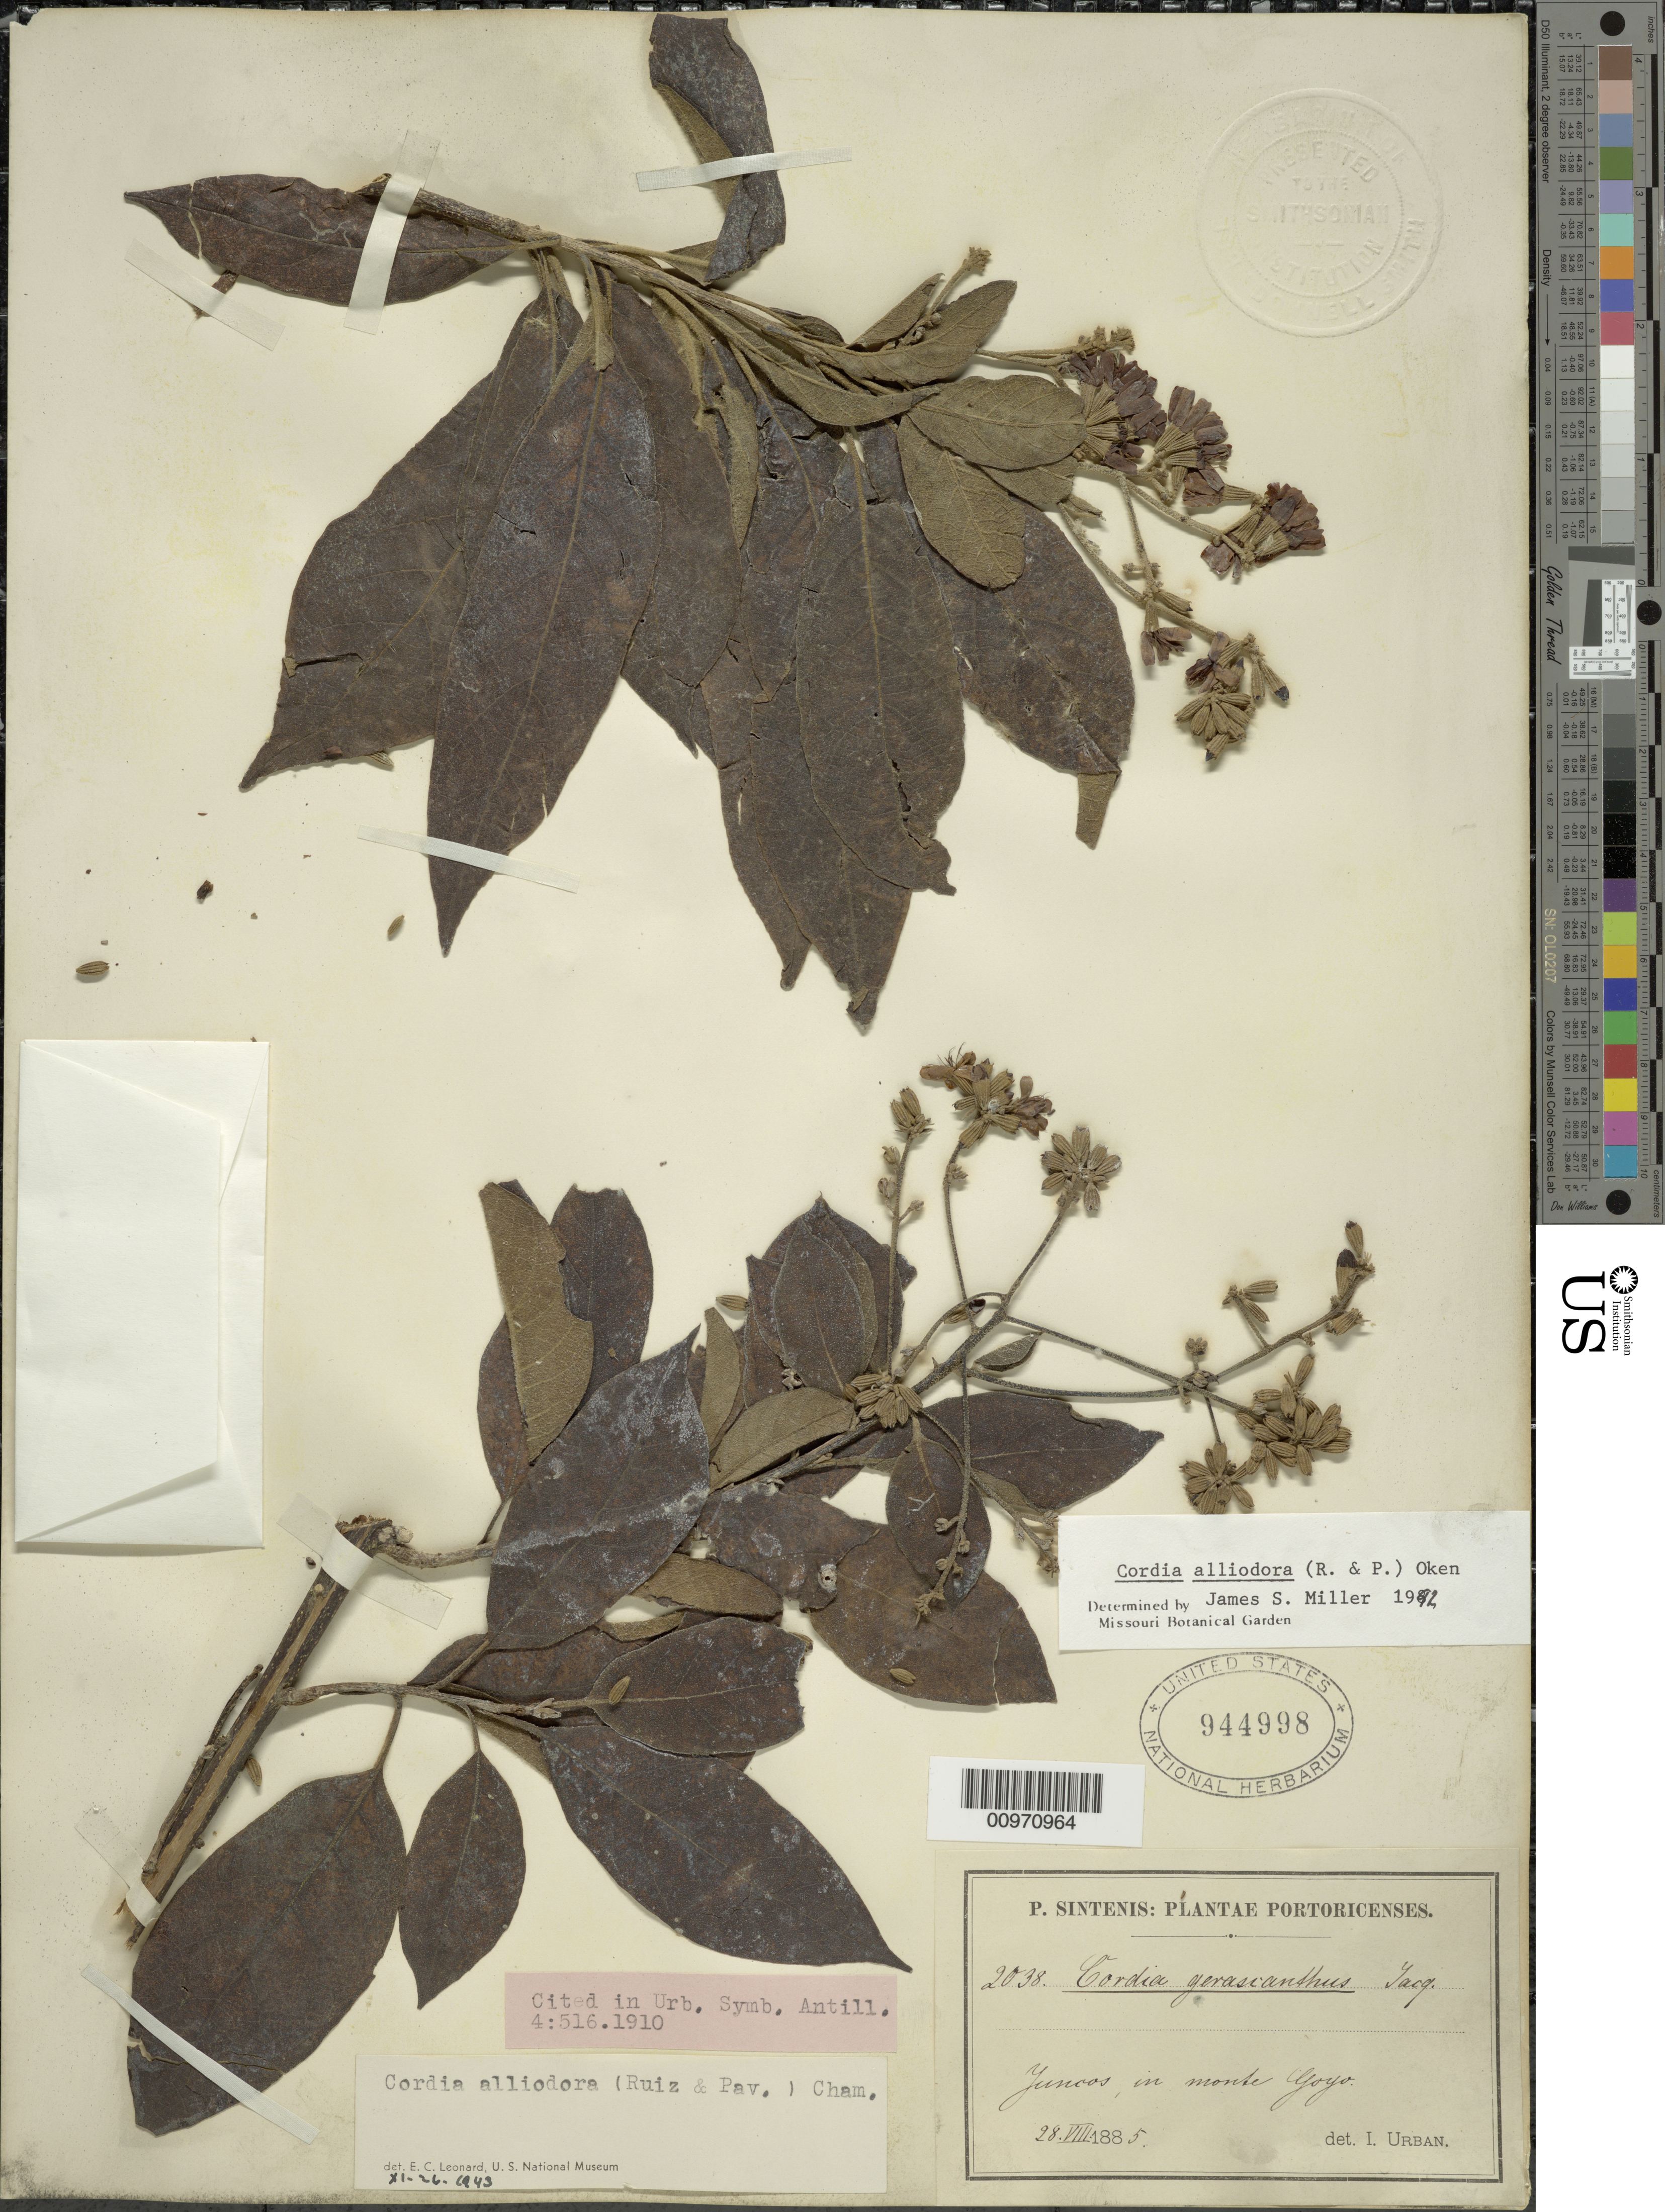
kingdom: Plantae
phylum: Tracheophyta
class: Magnoliopsida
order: Boraginales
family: Cordiaceae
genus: Cordia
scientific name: Cordia alliodora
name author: (Ruiz & Pav.) Oken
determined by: Miller, James S., (MO), Missouri Botanical Garden (UNITED STATES)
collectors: P. Sintenis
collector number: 2038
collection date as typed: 28 Jul 1885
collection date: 1885-07-28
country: Puerto Rico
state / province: Juncos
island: Puerto Rico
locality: Juncos, in monte Yoyo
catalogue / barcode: US 944998